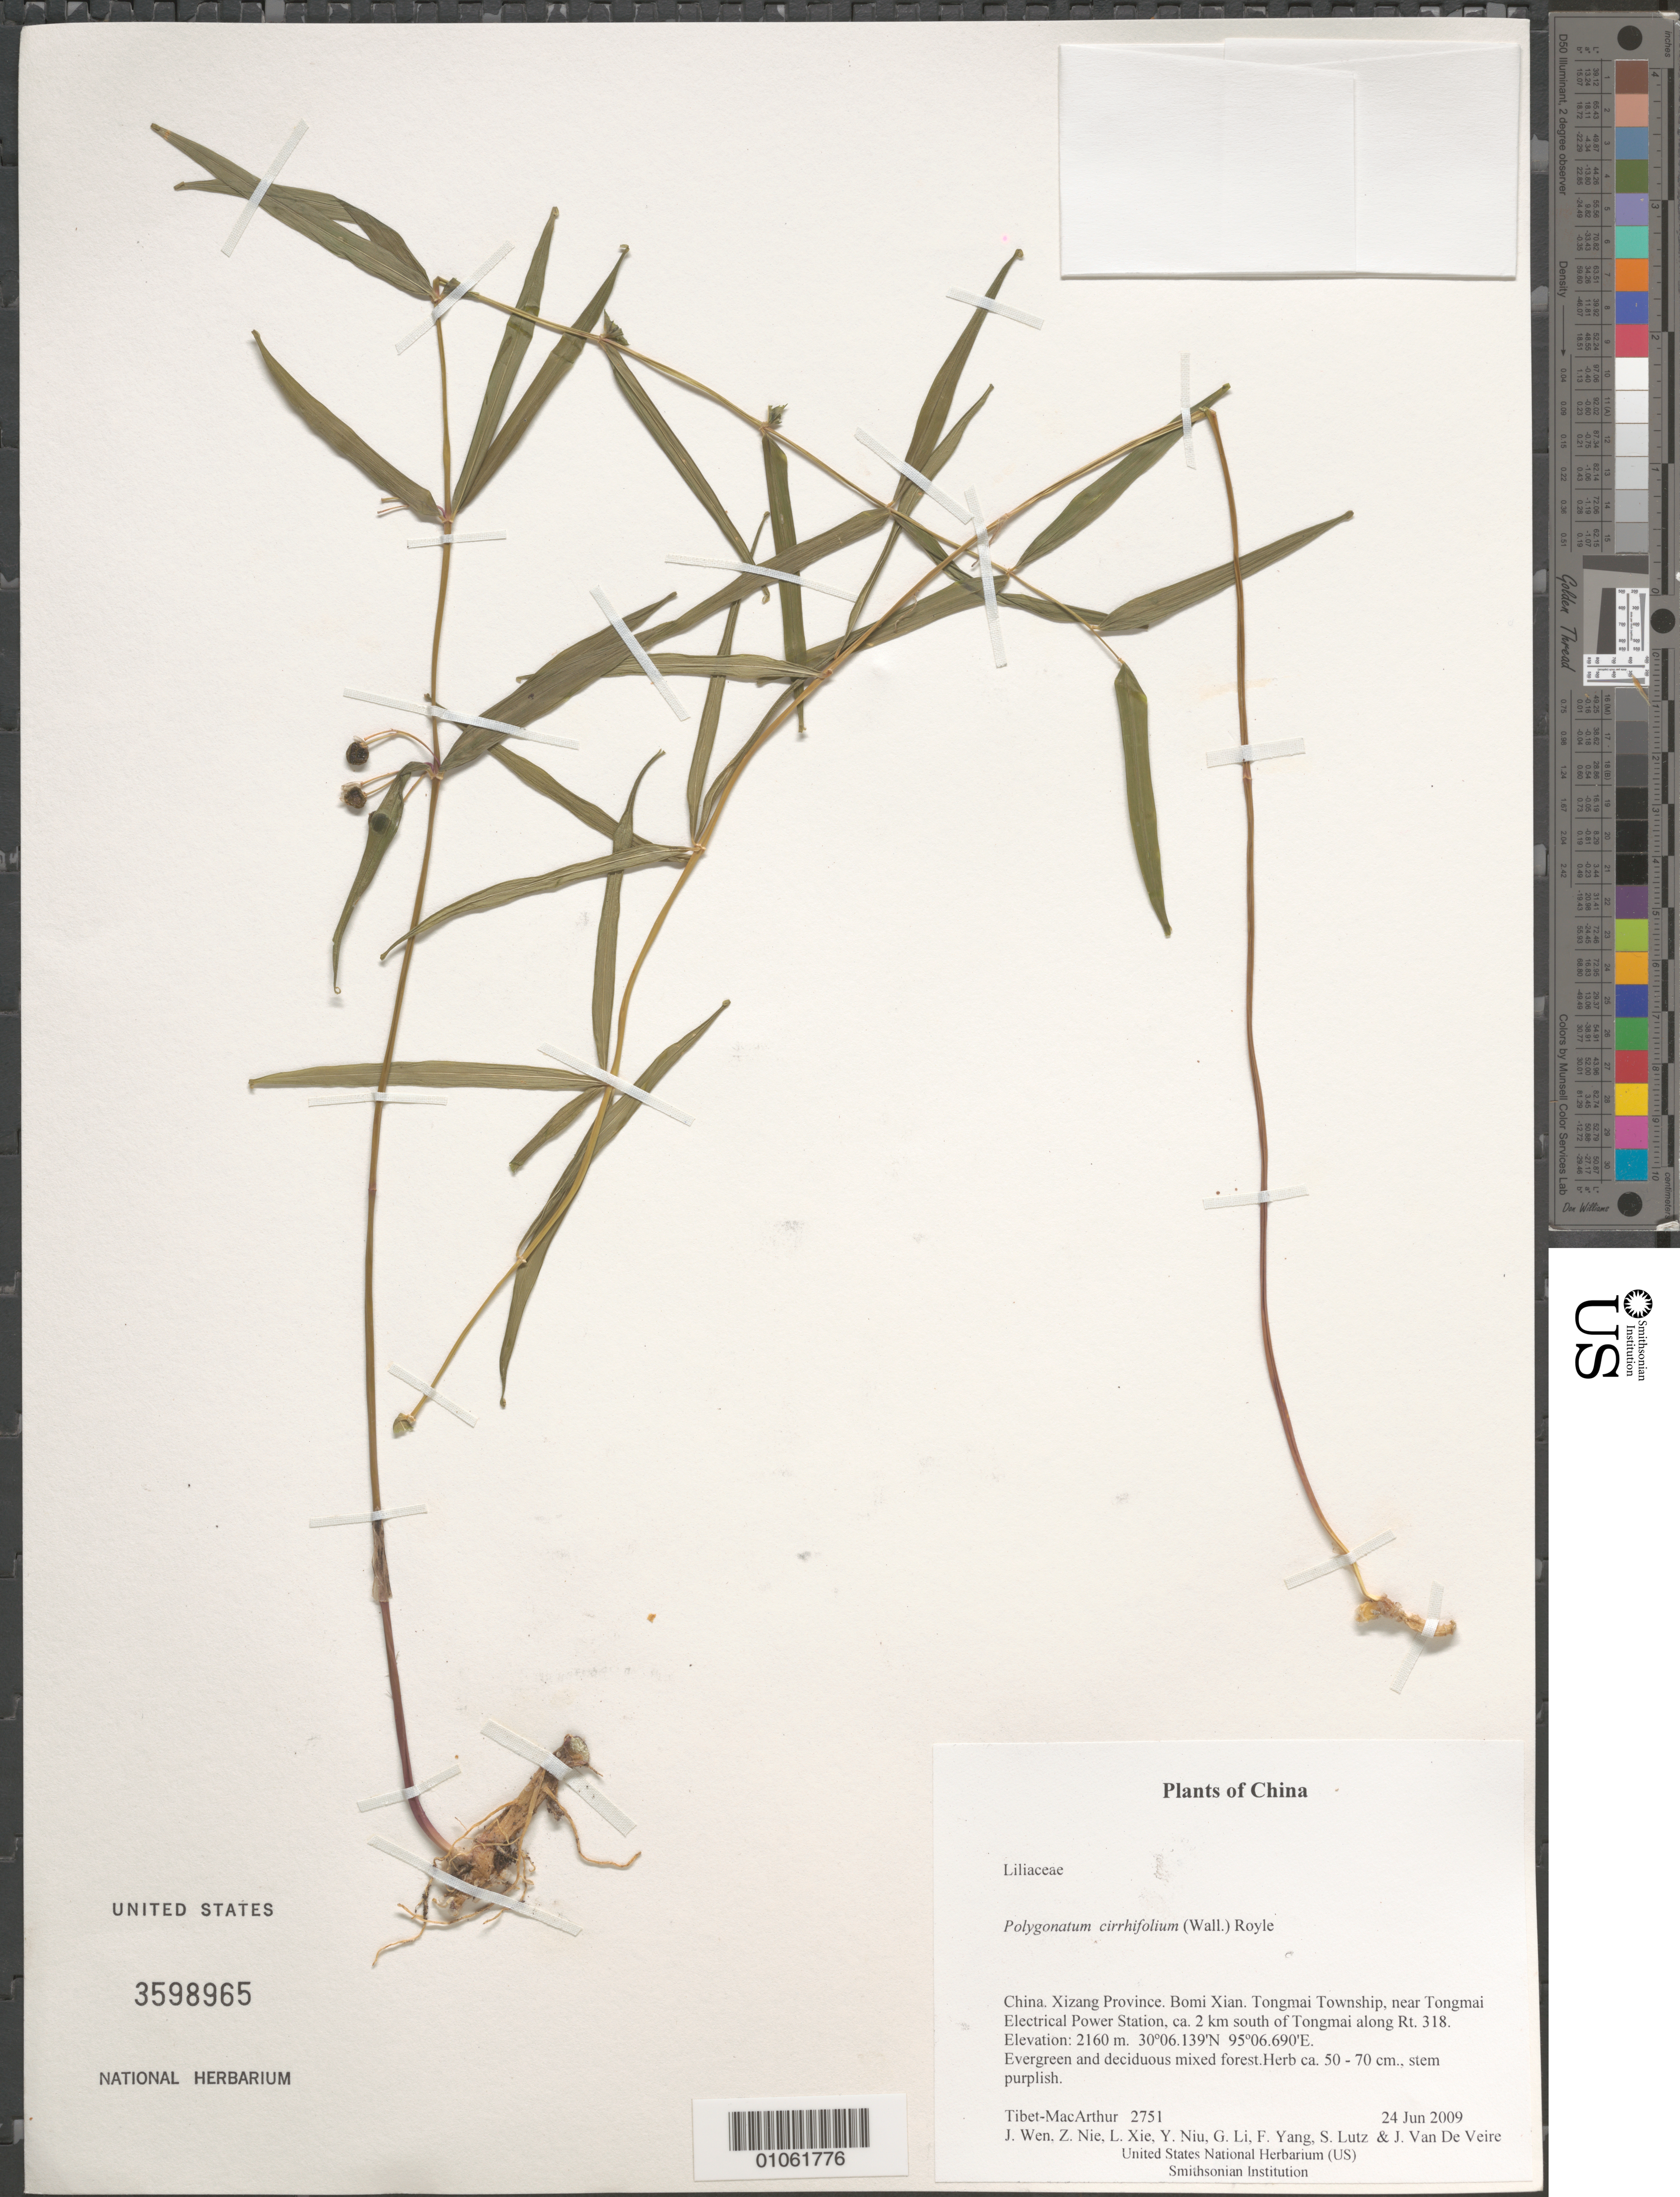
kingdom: Plantae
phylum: Tracheophyta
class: Liliopsida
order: Asparagales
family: Asparagaceae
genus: Polygonatum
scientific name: Polygonatum cirrhifolium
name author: (Wall.) Royle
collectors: Tibet-MacArthur, J. Wen, Z. Nie, L. Xie, Y. Niu, G. Li, F. Yang, S. Lutz & J. Van De Veire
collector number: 2751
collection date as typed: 24 Jun 2009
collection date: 2009-06-24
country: China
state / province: Xizang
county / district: Bomi Xian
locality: Tongmai Township, near Tongmai Electrical Power Station, ca. 2 km south of Tongmai along Rt. 318.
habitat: Evergreen and deciduous mixed forest.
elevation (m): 2160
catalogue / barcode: US 3598965